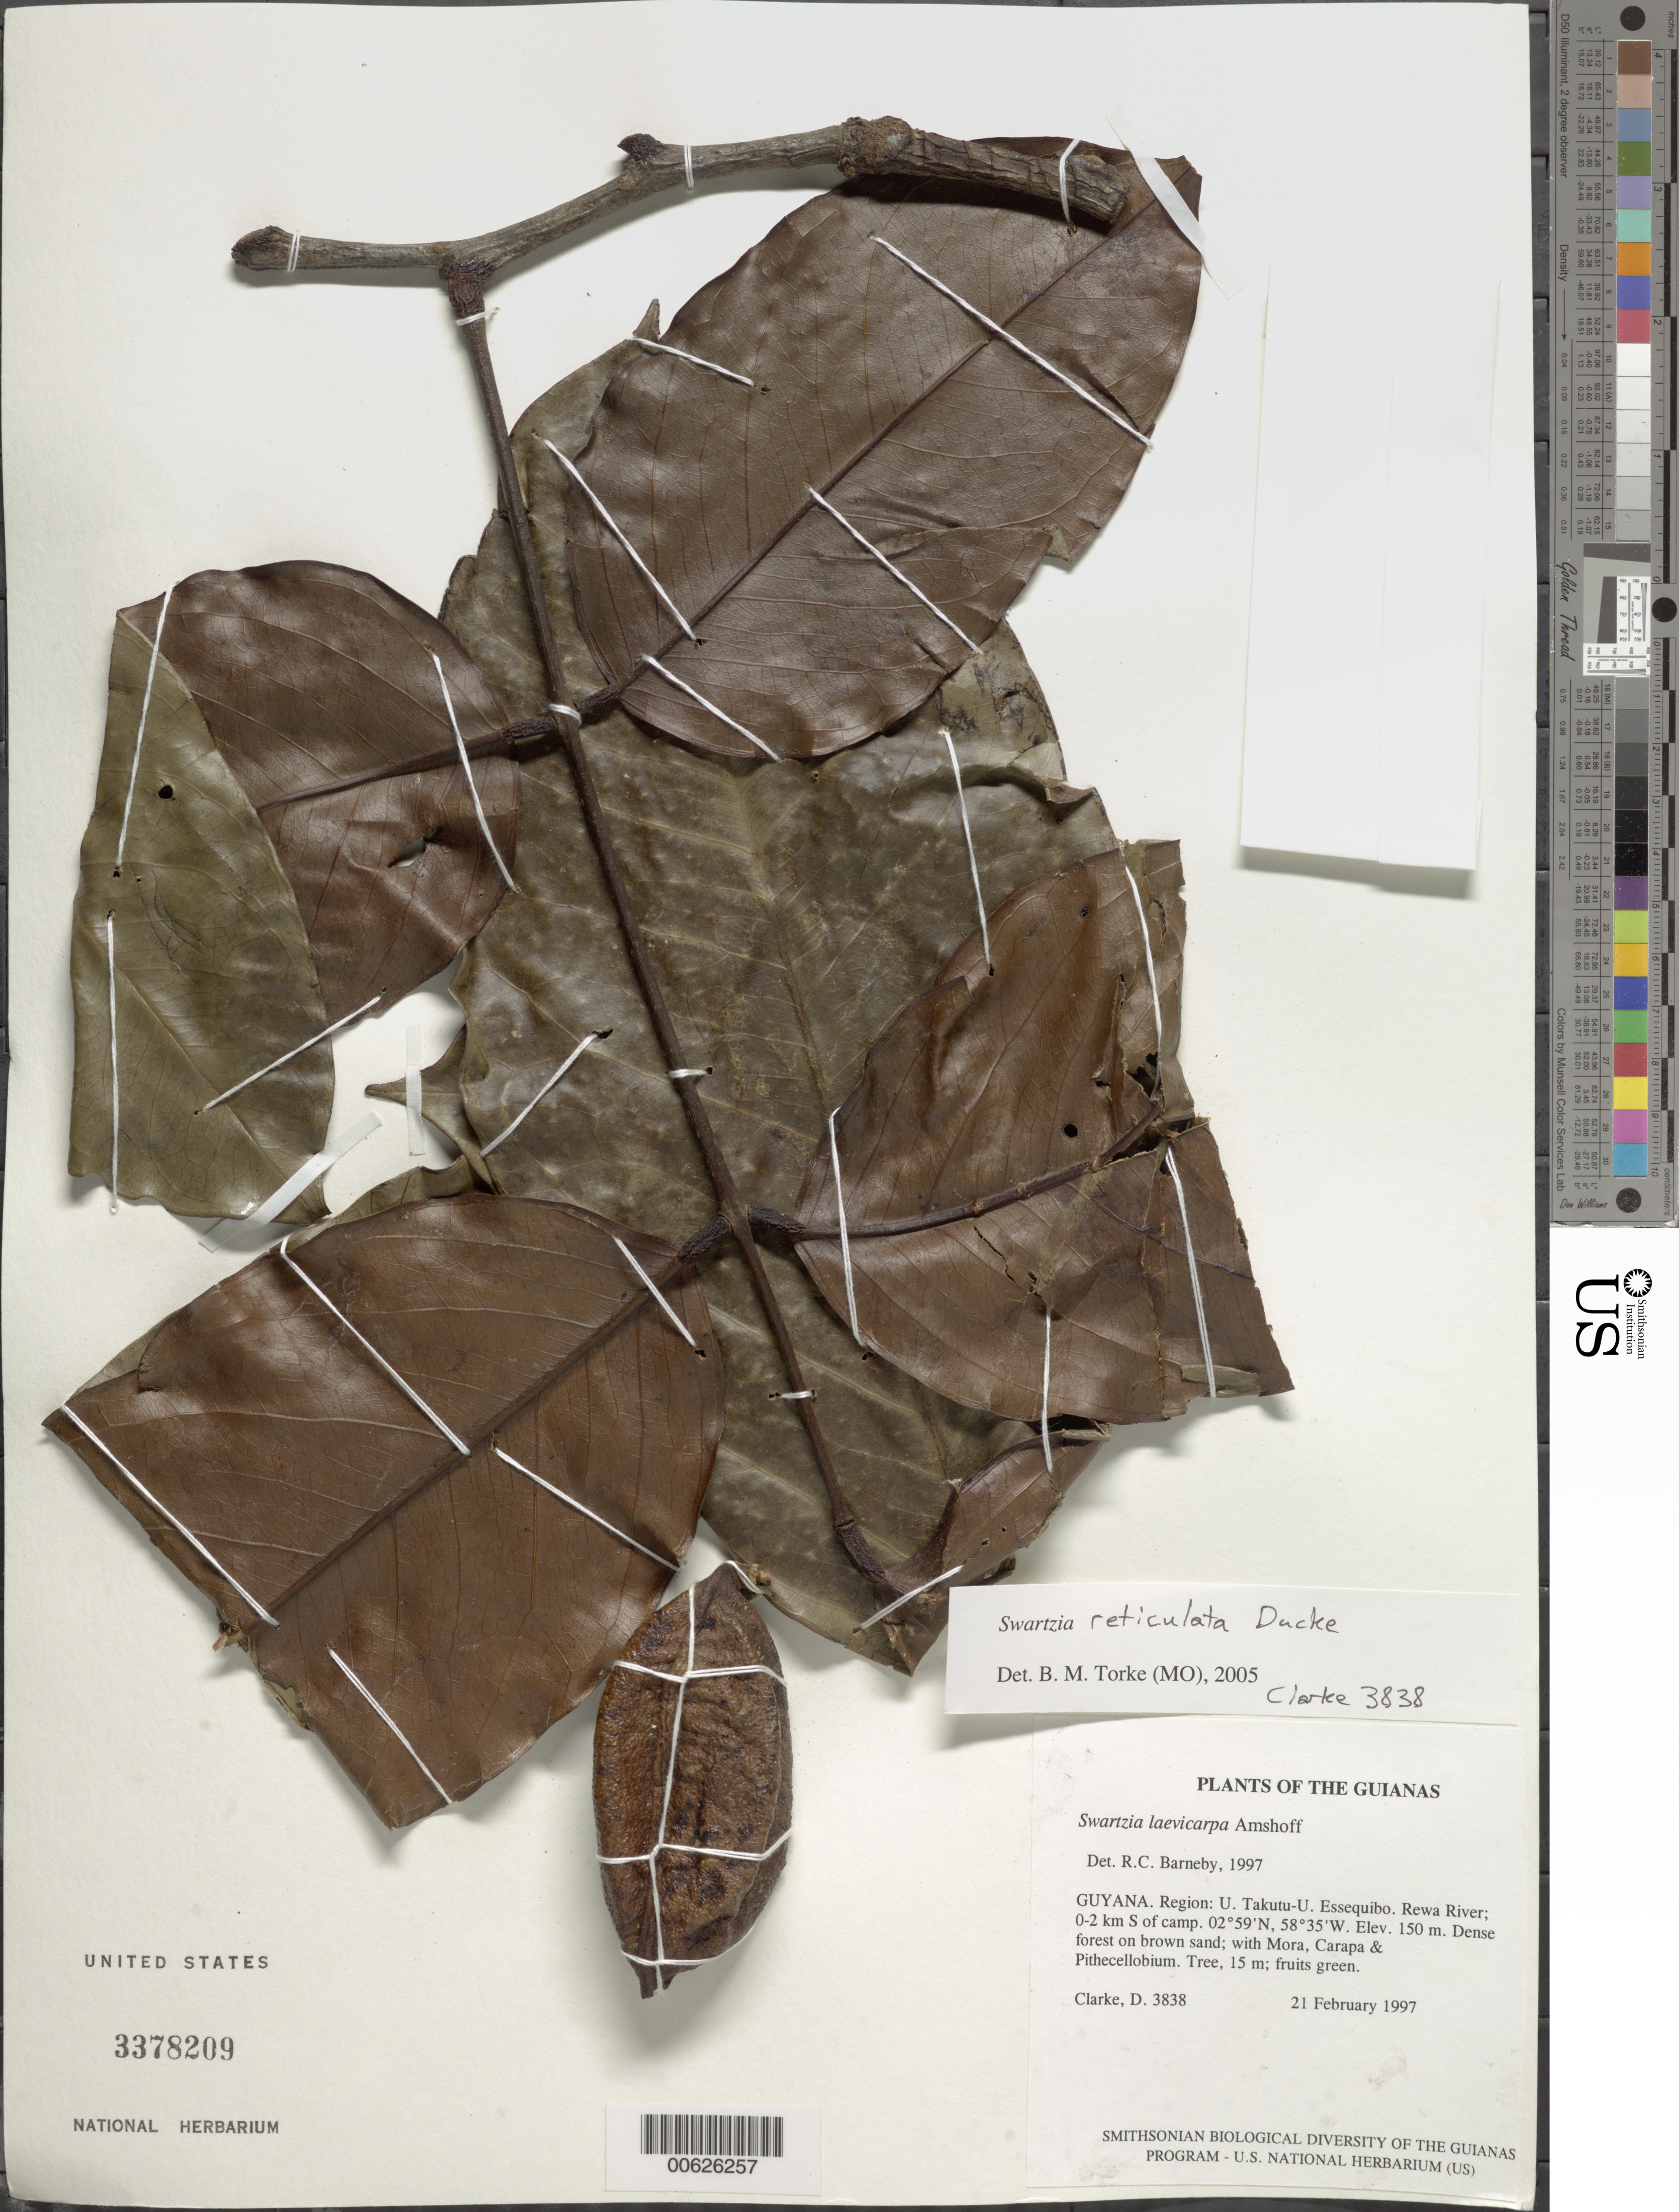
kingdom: Plantae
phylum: Tracheophyta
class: Magnoliopsida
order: Fabales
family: Fabaceae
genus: Swartzia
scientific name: Swartzia reticulata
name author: Ducke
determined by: Barneby, Rupert C., (NY)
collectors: H. D. Clarke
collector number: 3838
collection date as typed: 21 February 1997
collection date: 1997-02-21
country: Guyana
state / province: U. Takutu-U. Essequibo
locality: Rewa River; 0-2 km S of camp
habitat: Dense forest on brown sand; with Mora, Carapa & Pithecellobium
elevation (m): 150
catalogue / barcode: US 3378209